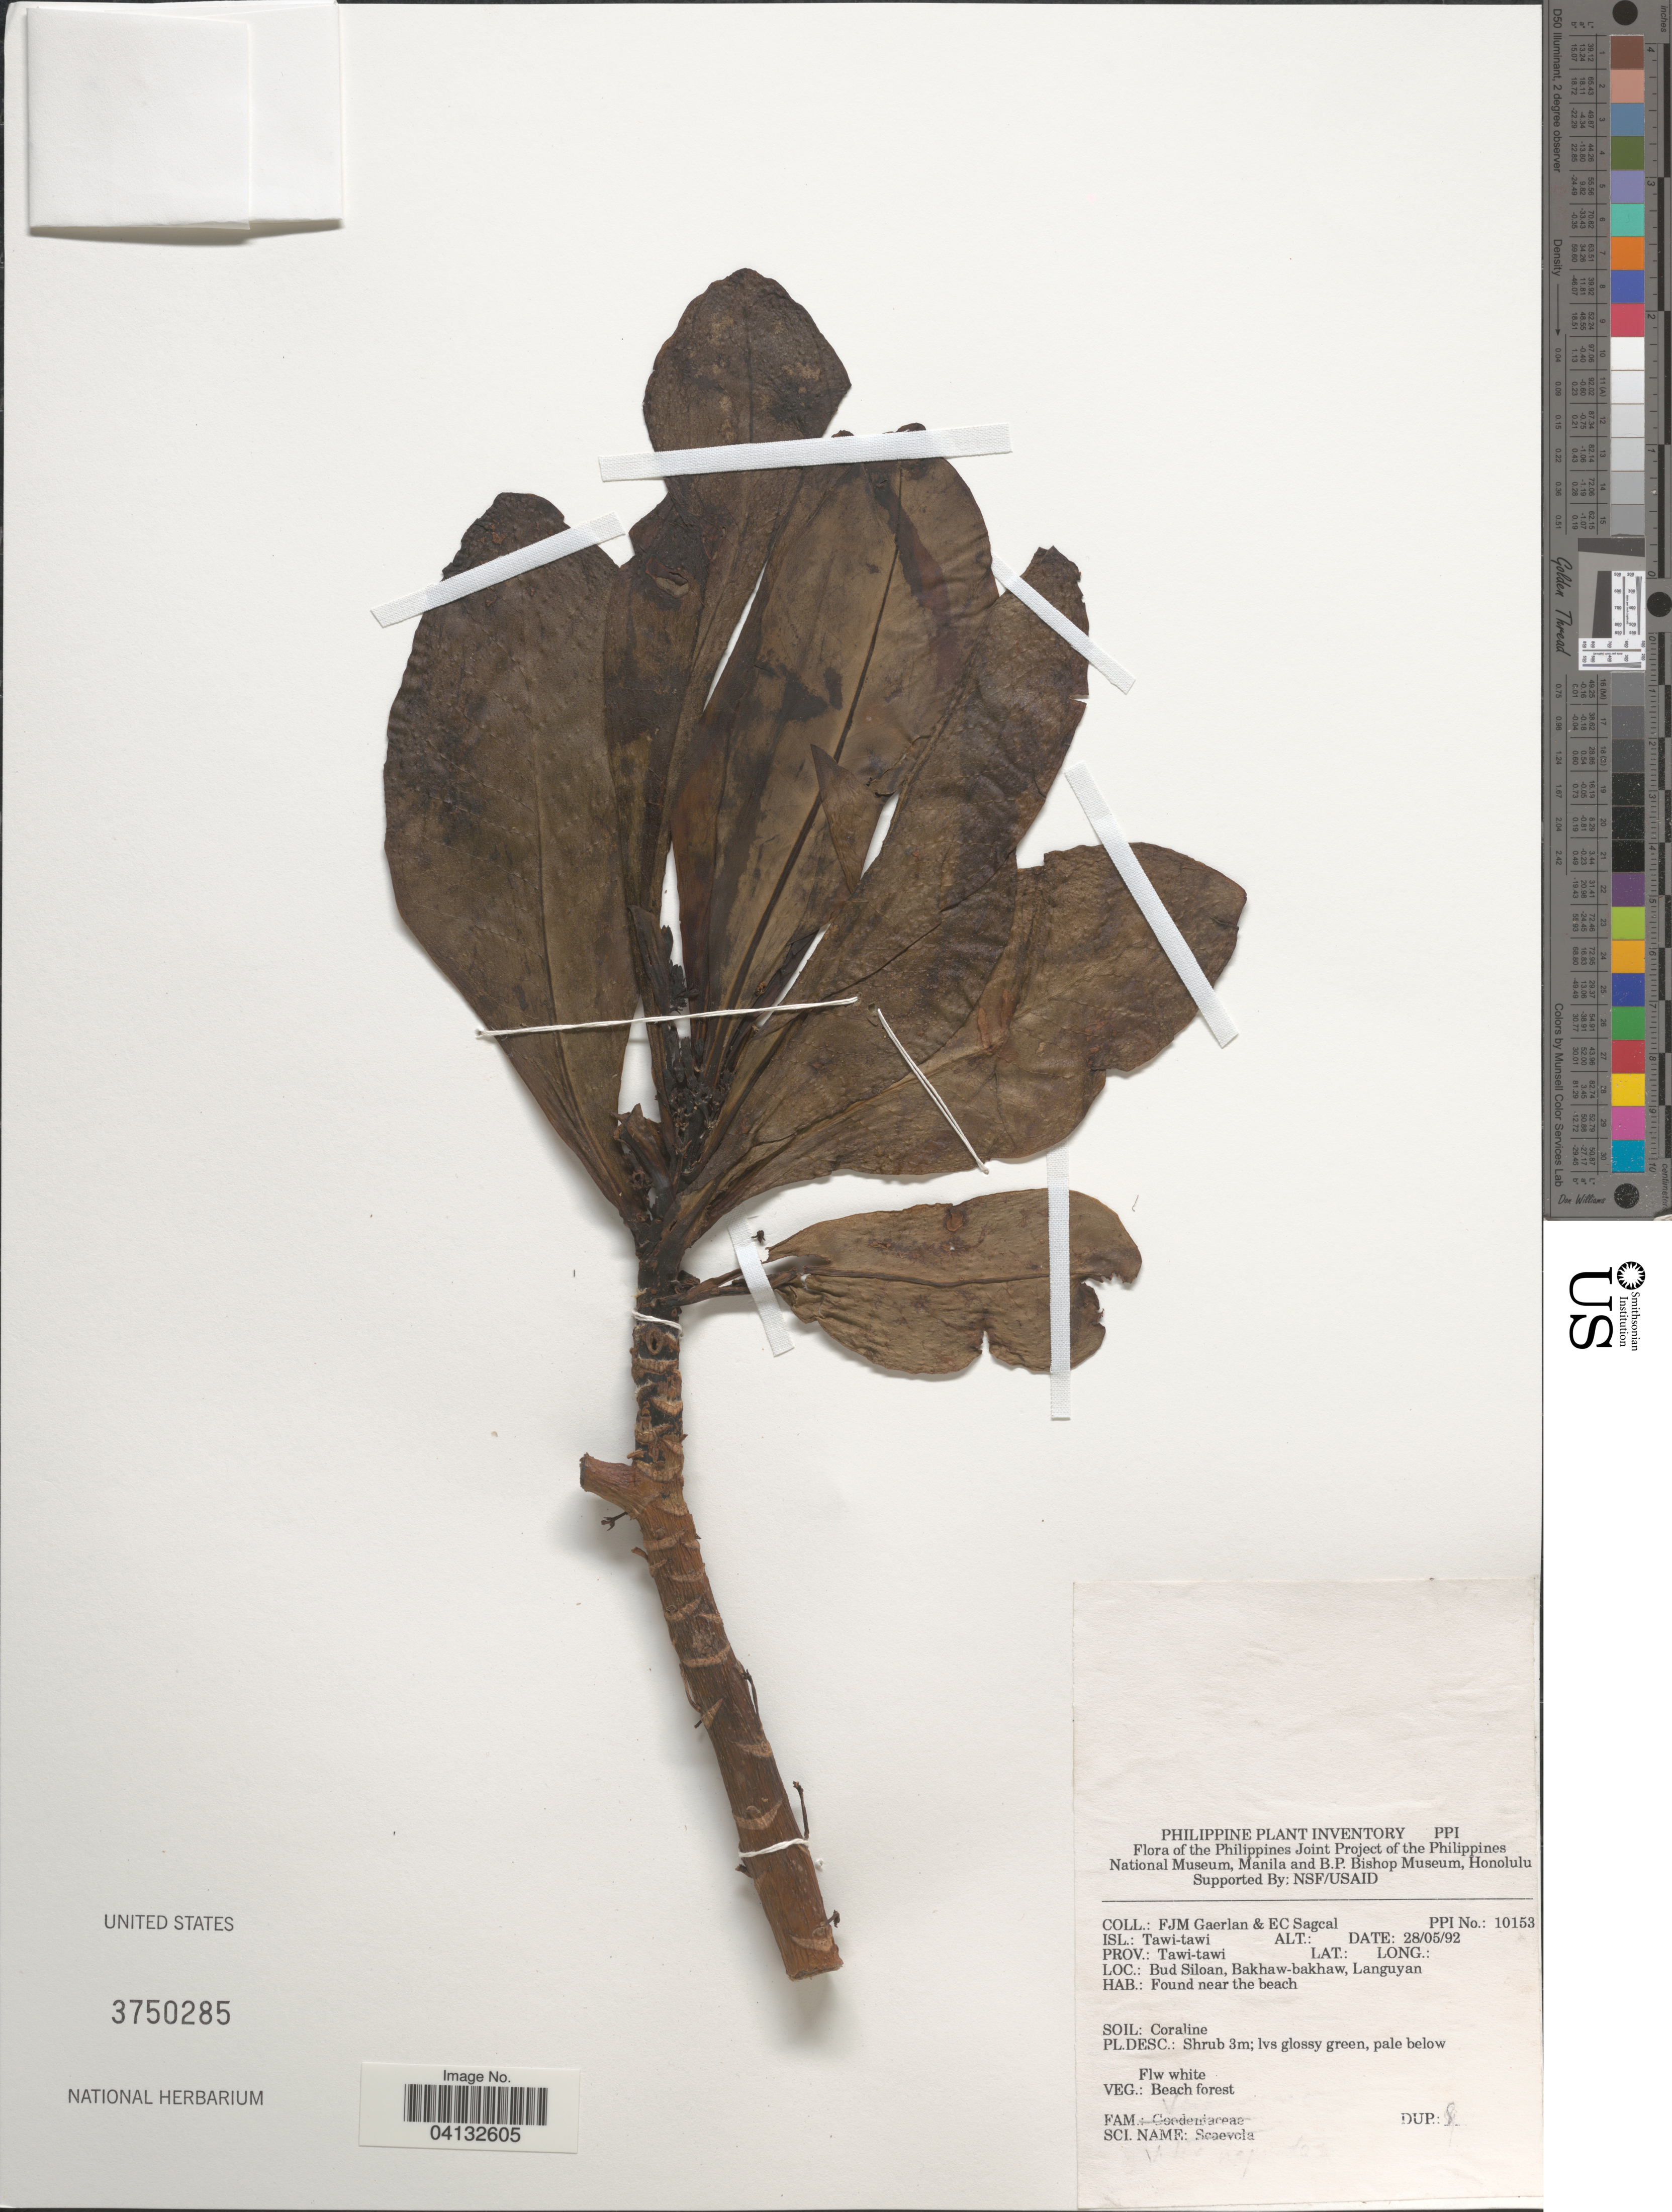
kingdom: Plantae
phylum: Tracheophyta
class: Magnoliopsida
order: Asterales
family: Goodeniaceae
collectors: F. Gaerlan & E. Sagcal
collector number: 10153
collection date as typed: Transcribed d/m/y: 28/5/92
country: Philippines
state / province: Muslim Mindanao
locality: Isl.: Tawi-tawi. Prov.: Tawi-tawi. Bud Siloan, Bakhaw-bakhaw, Languyan.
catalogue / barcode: US 3750285